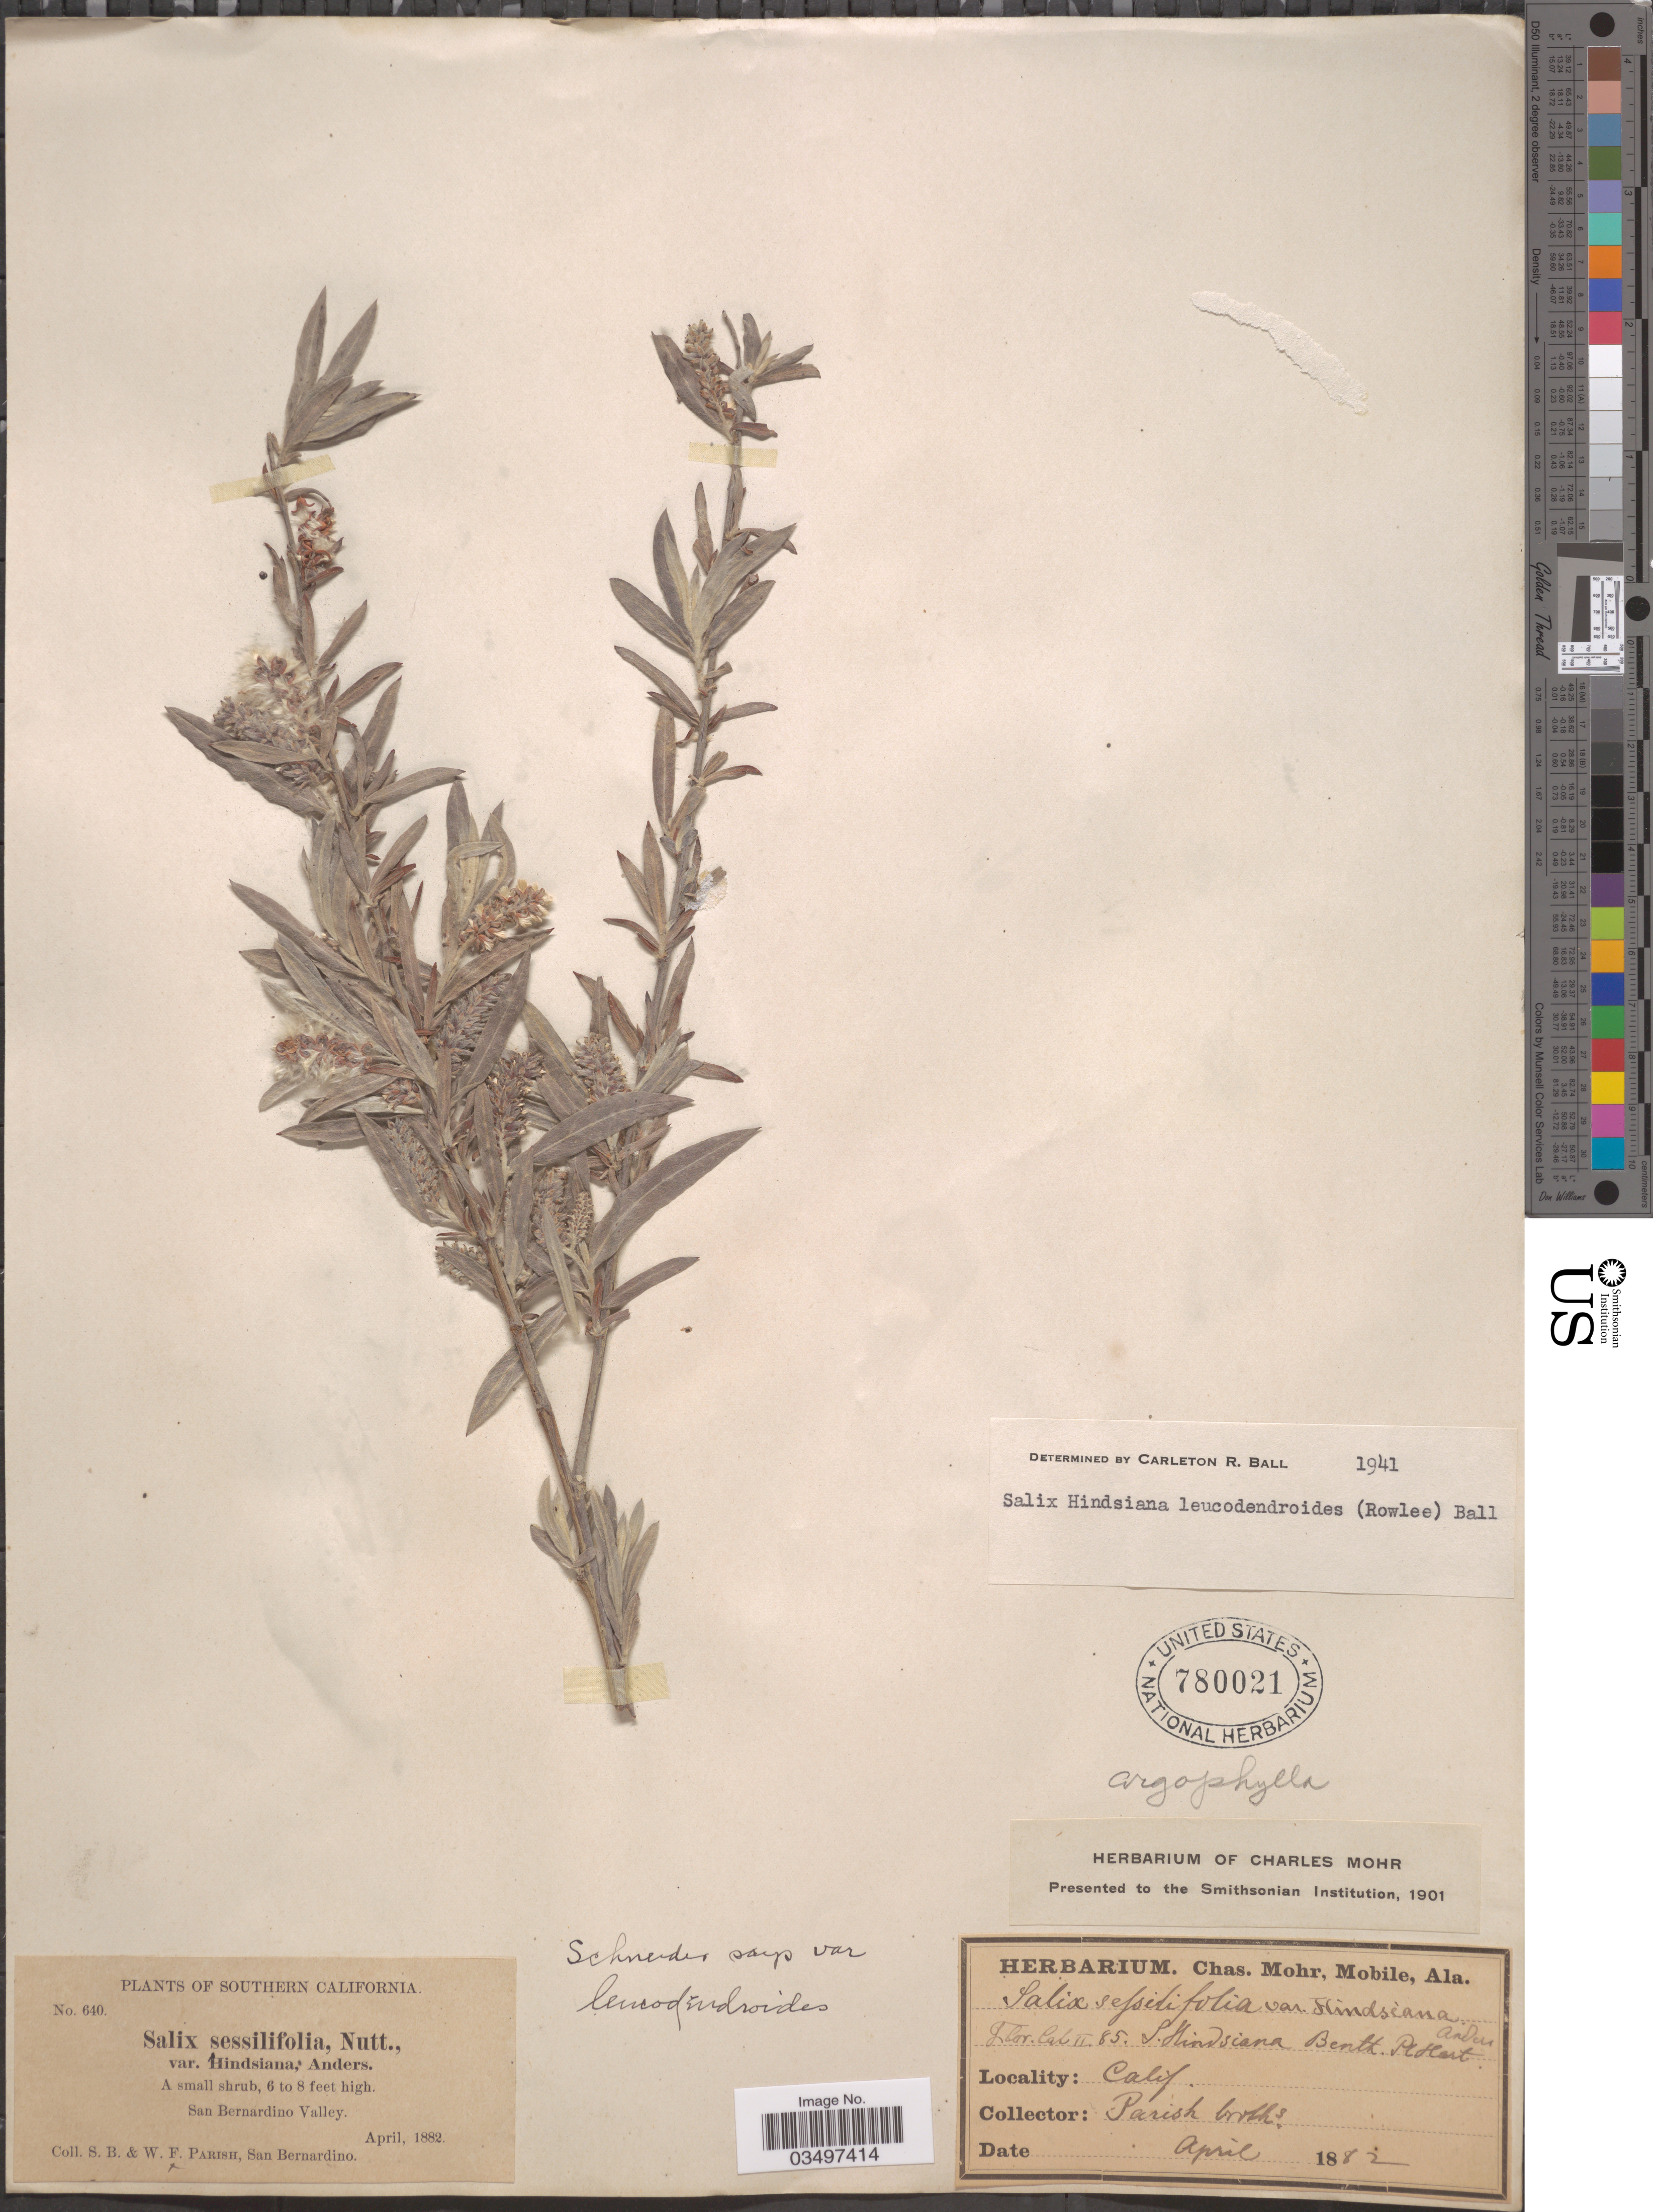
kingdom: Plantae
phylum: Tracheophyta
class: Magnoliopsida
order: Malpighiales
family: Salicaceae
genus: Salix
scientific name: Salix hindsiana var. leucodendroides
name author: (Rowlee) C.R. Ball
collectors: S. B. Parish & W. F. Parish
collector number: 640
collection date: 1882-04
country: United States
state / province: California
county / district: San Bernardino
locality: Southern California. San Bernardino Valley.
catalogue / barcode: US 780021